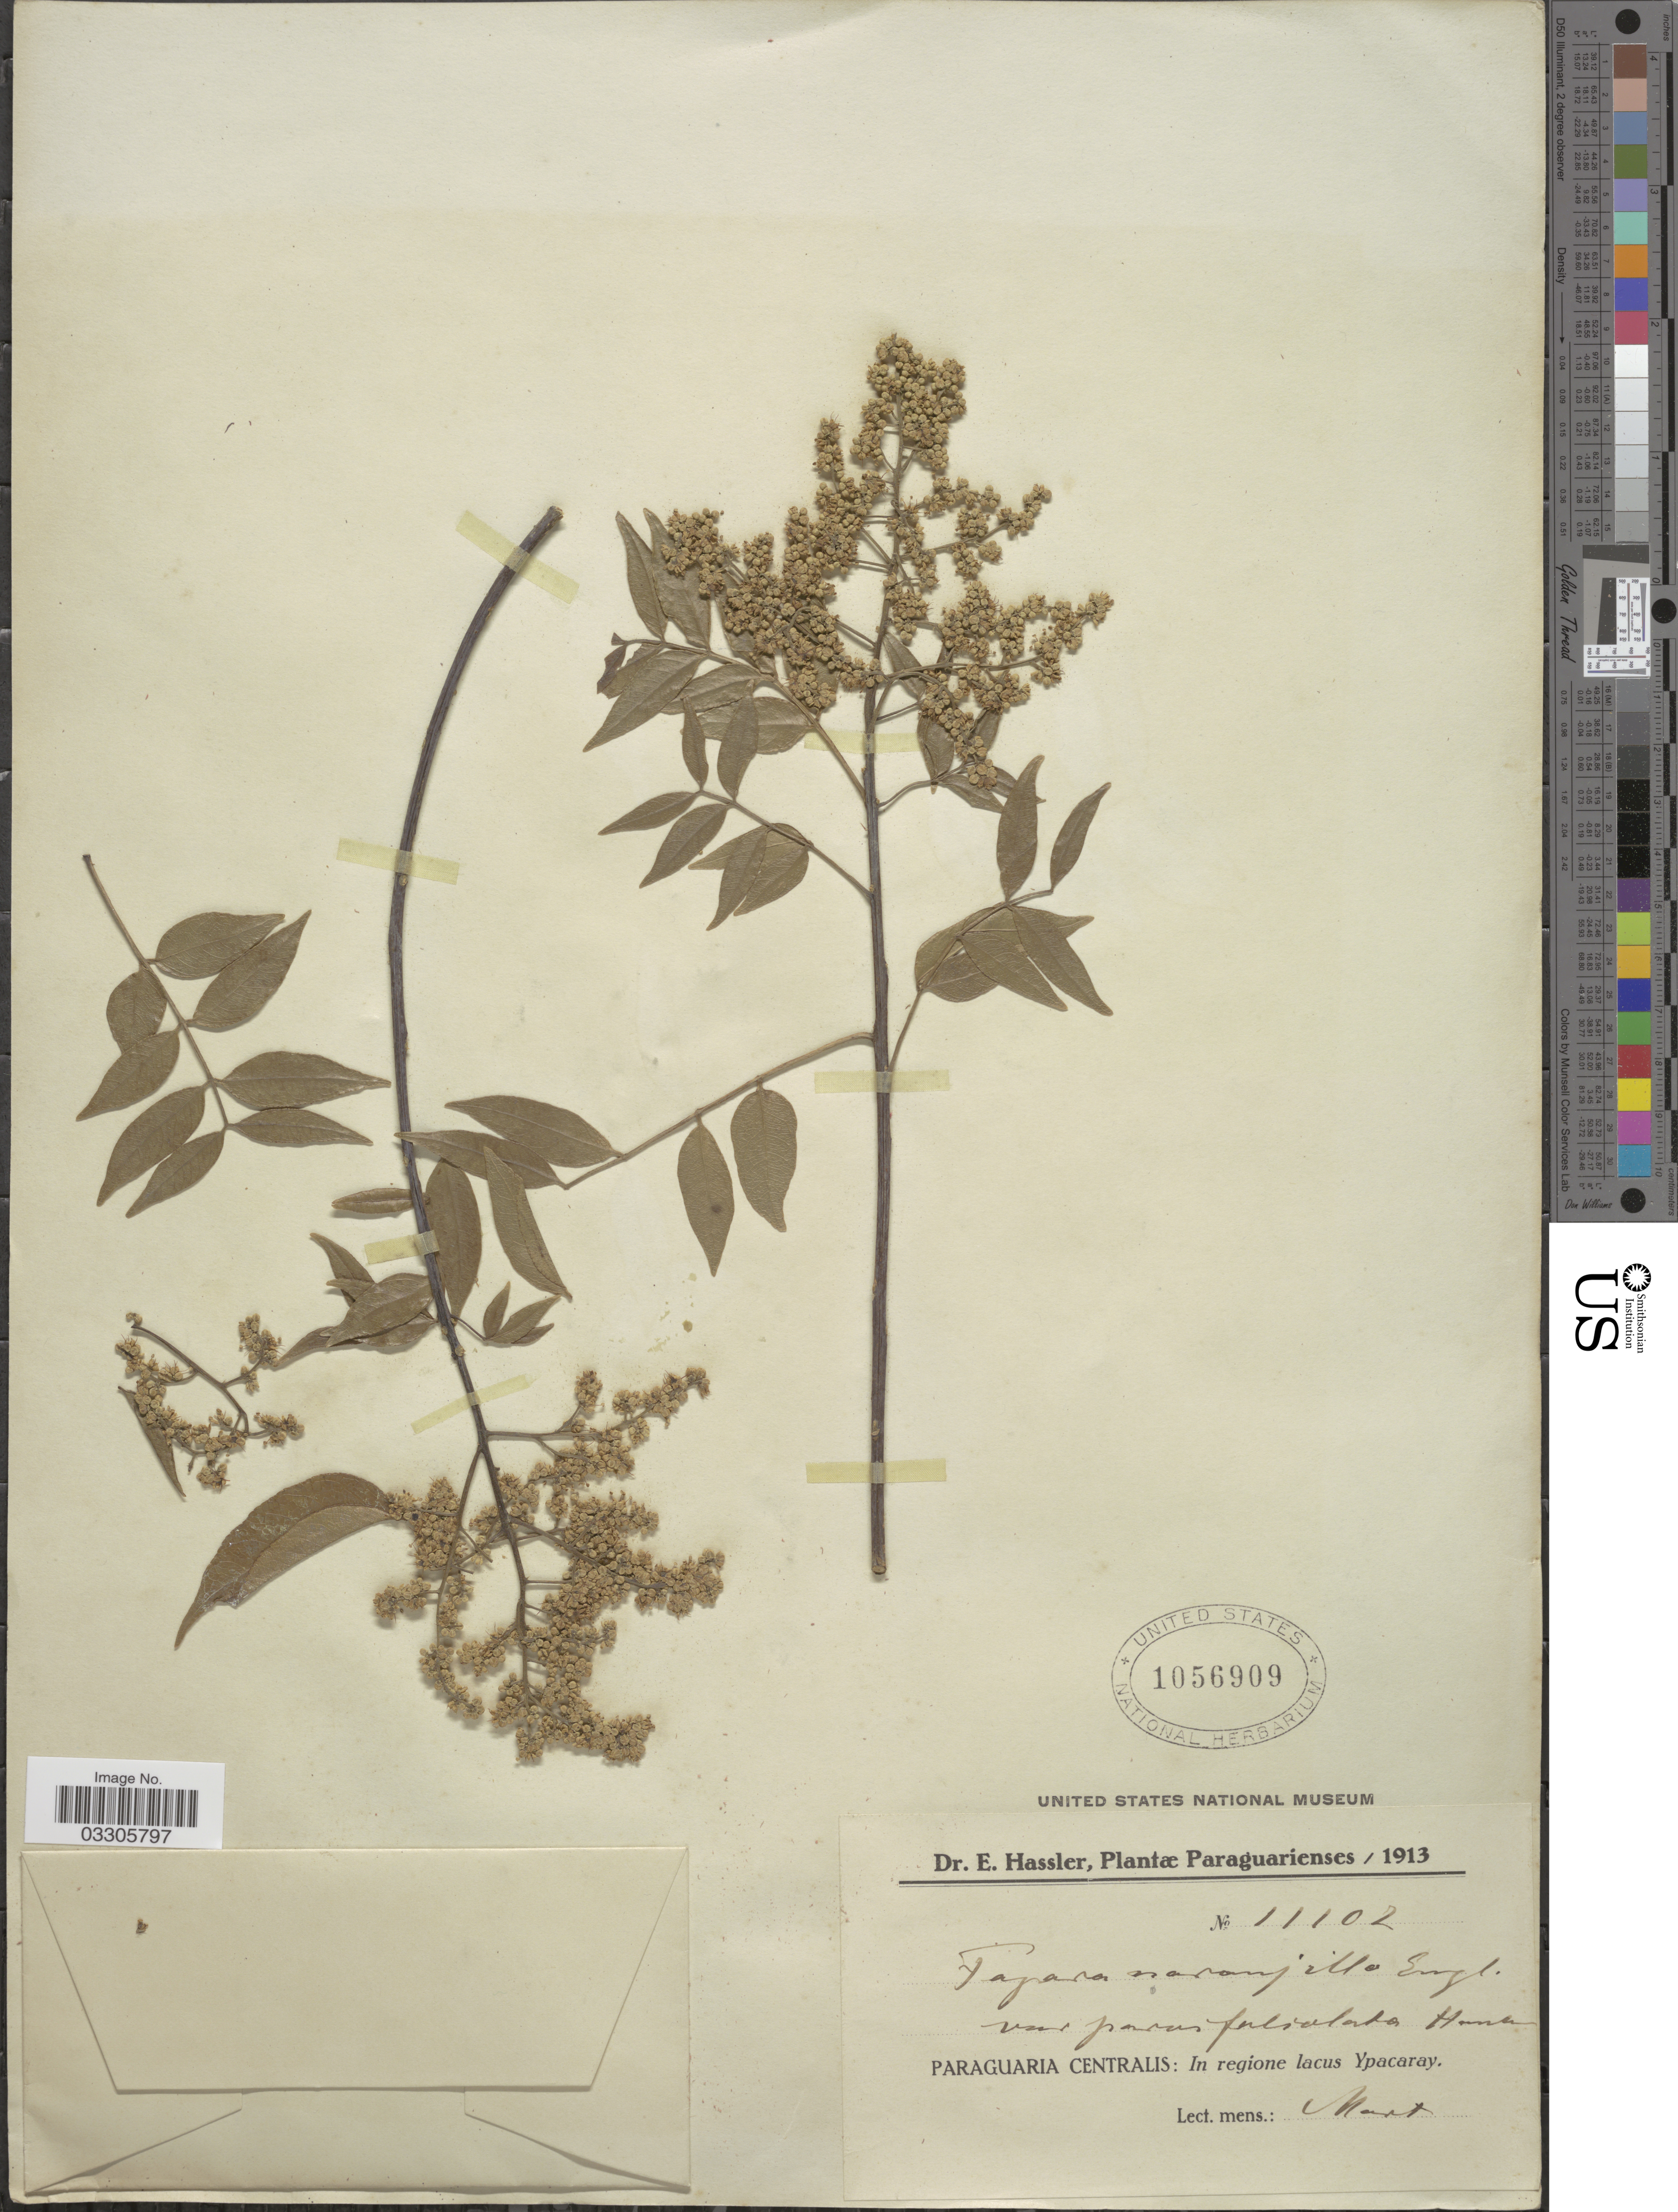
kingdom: Plantae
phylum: Tracheophyta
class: Magnoliopsida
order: Sapindales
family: Rutaceae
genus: Zanthoxylum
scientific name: Zanthoxylum naranjillo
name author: Griseb.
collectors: E. Hassler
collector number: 11102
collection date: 1913-03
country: Paraguay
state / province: Paraguari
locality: Paraguarienses, Paraguaria Centralis: In regione lacus Ypacaray.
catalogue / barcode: US 1056909